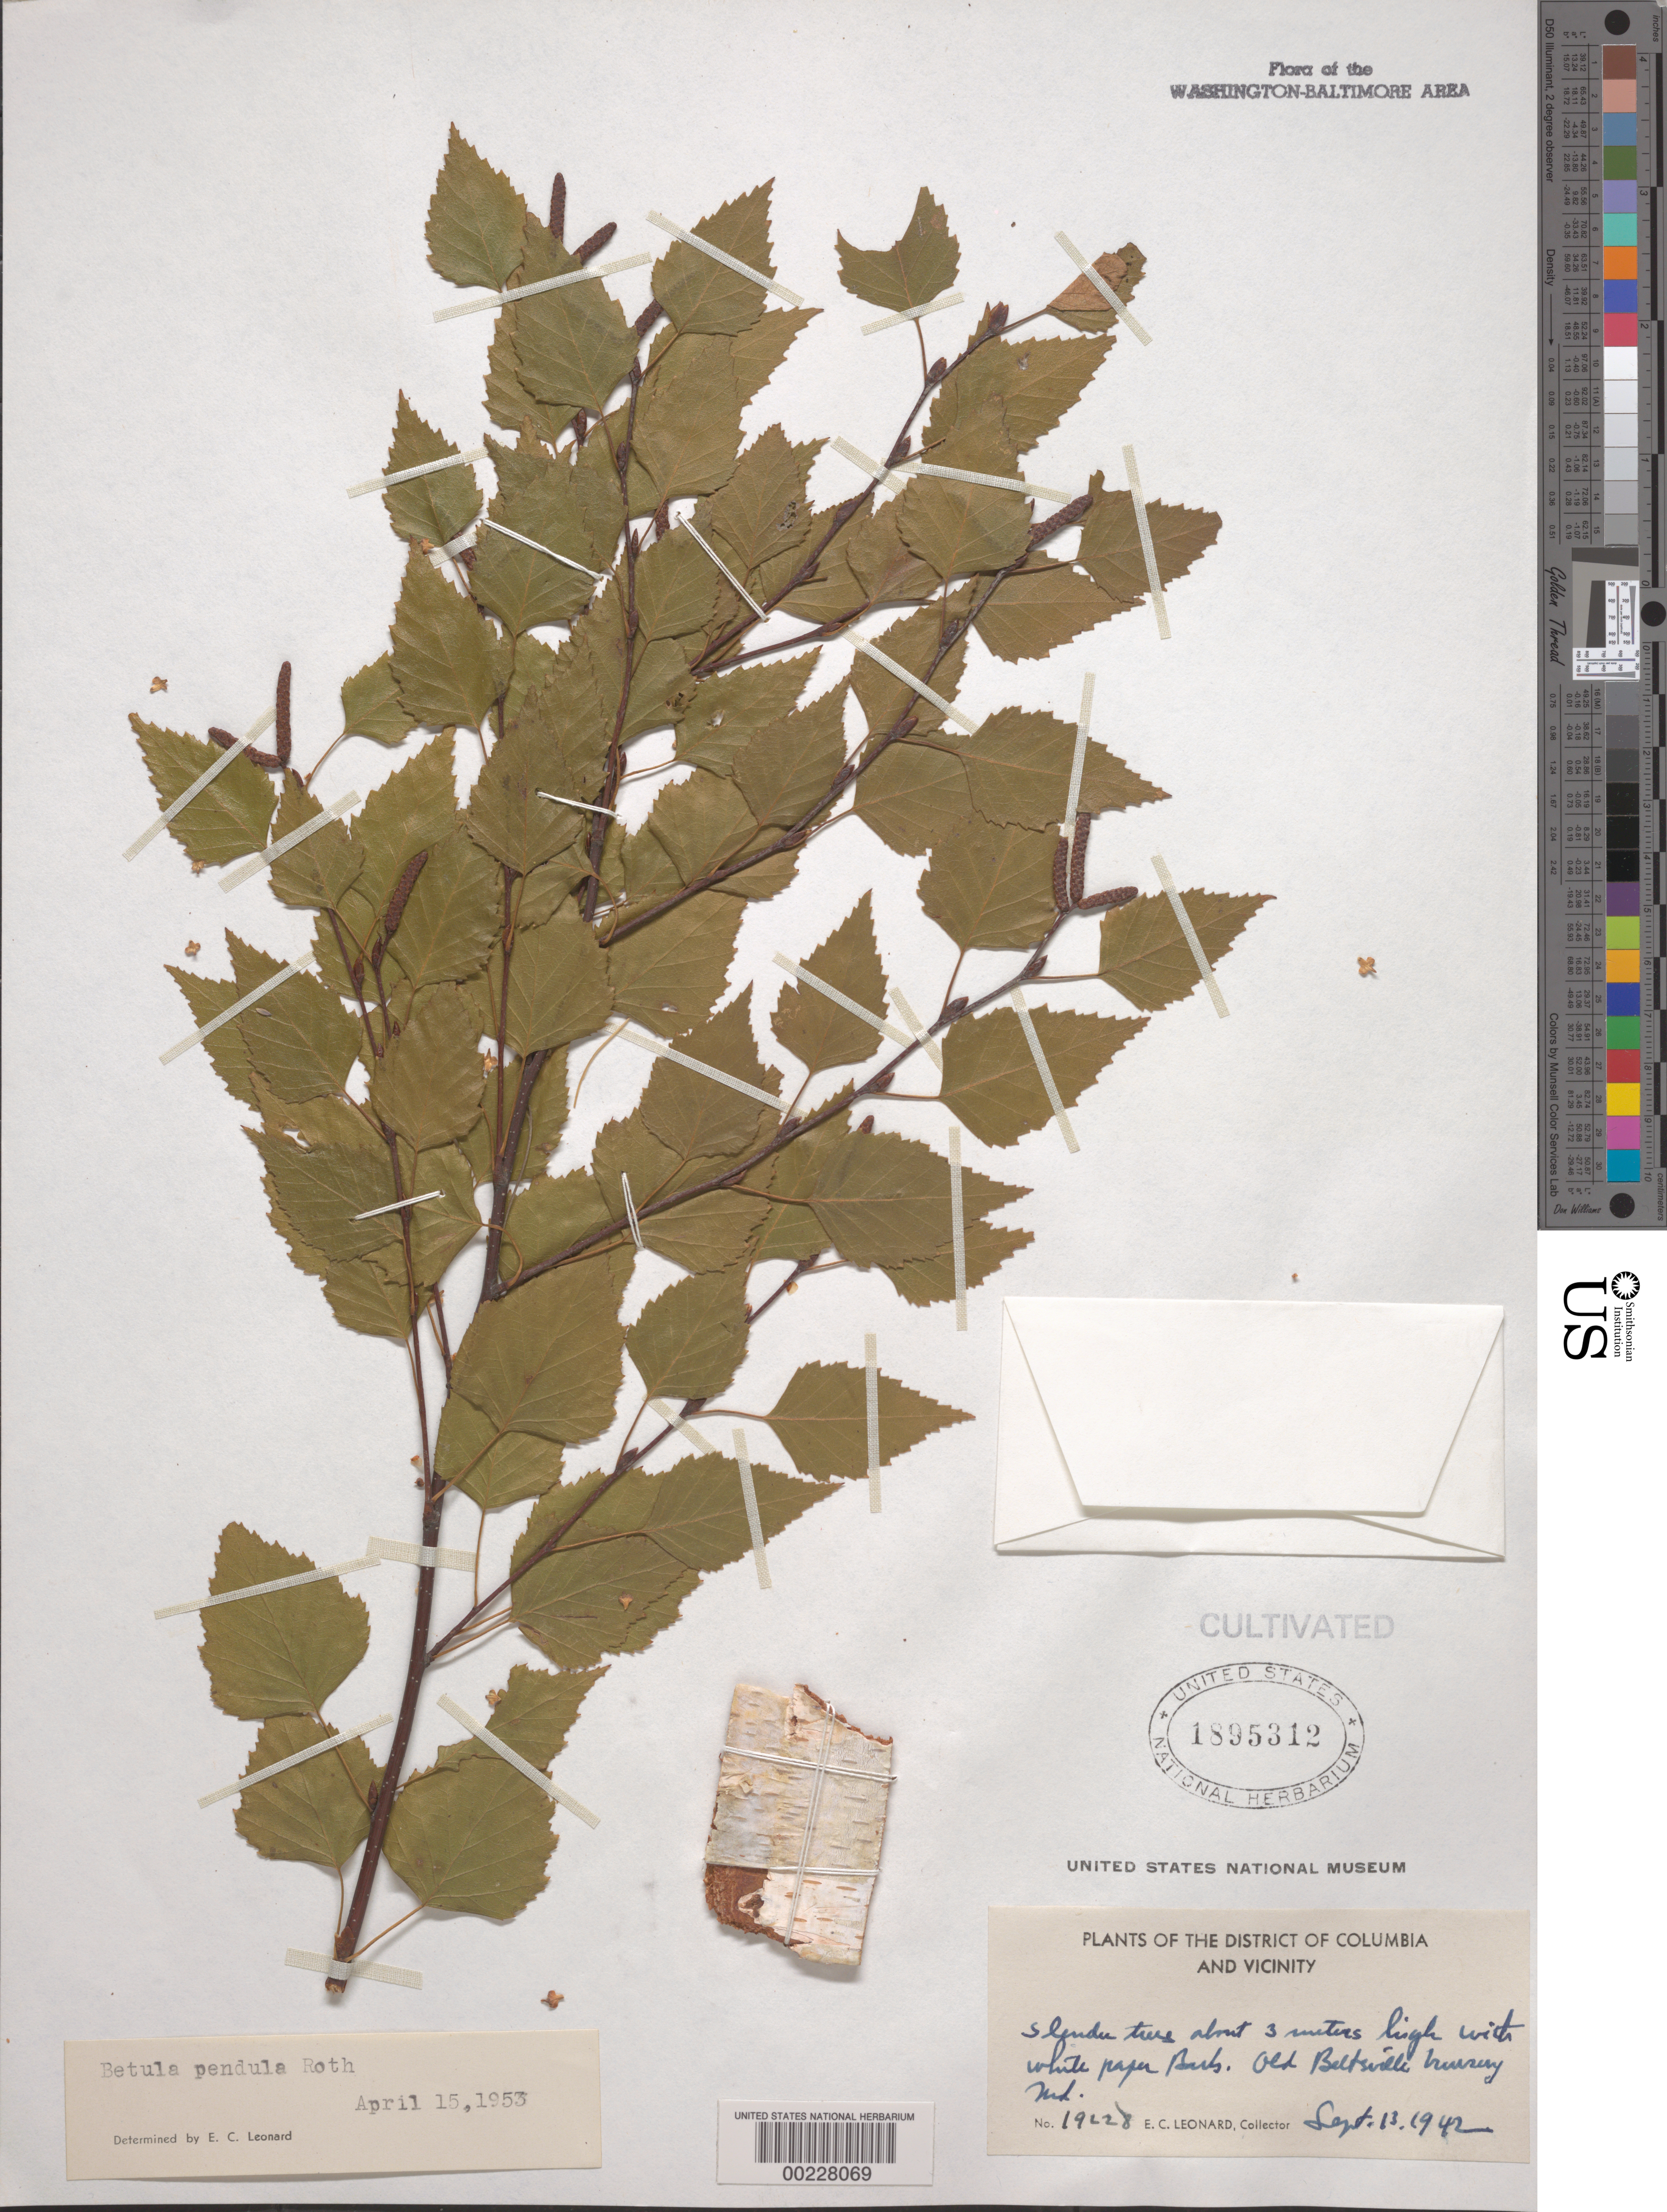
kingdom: Plantae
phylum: Tracheophyta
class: Magnoliopsida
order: Fagales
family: Betulaceae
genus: Betula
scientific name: Betula pendula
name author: Roth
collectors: E. C. Leonard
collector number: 19228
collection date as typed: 13 Sep 1942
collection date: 1942-09-13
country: United States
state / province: Maryland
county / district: Prince George's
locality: Old Beltsville Nursery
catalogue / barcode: US 1895312